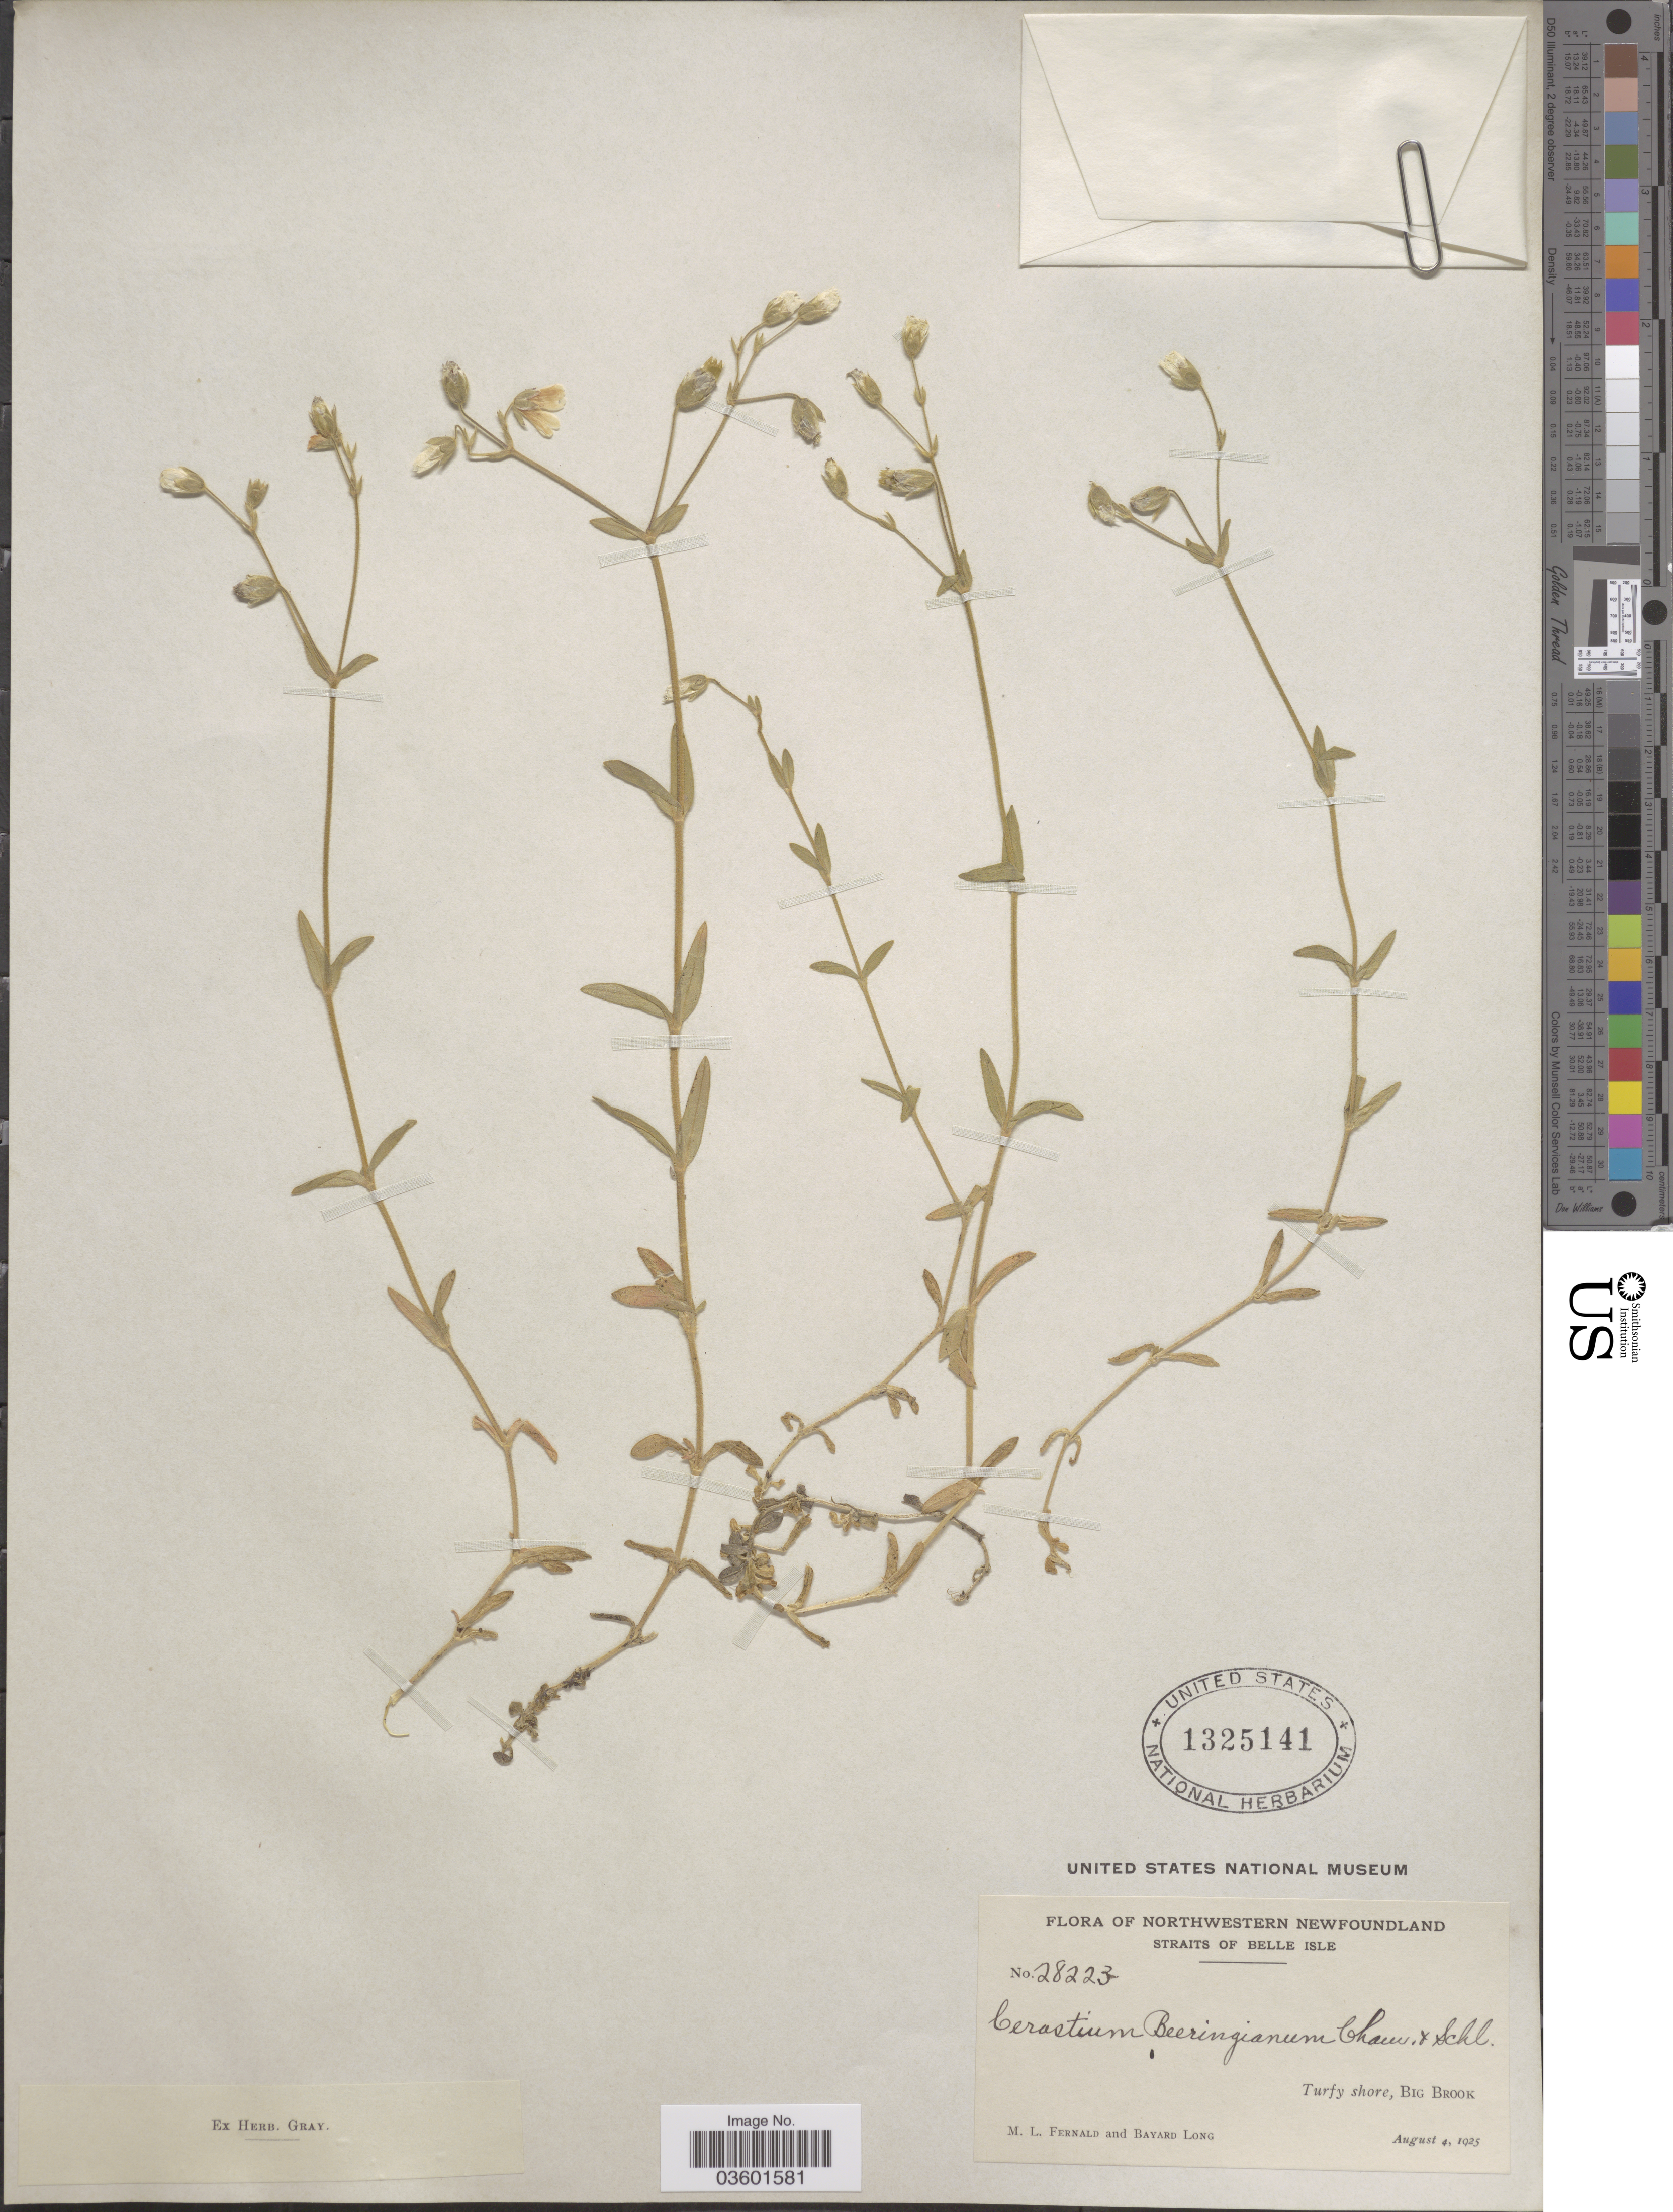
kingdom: Plantae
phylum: Tracheophyta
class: Magnoliopsida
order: Caryophyllales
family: Caryophyllaceae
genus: Cerastium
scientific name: Cerastium beeringianum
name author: Cham. & Schltdl.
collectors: M. L. Fernald & B. Long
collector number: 28223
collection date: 1925-08-04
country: Canada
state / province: Newfoundland and Labrador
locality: Northwestern Newfoundland. Straits of Belle Isle. Turfy shore, Big Brook.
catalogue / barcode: US 1325141